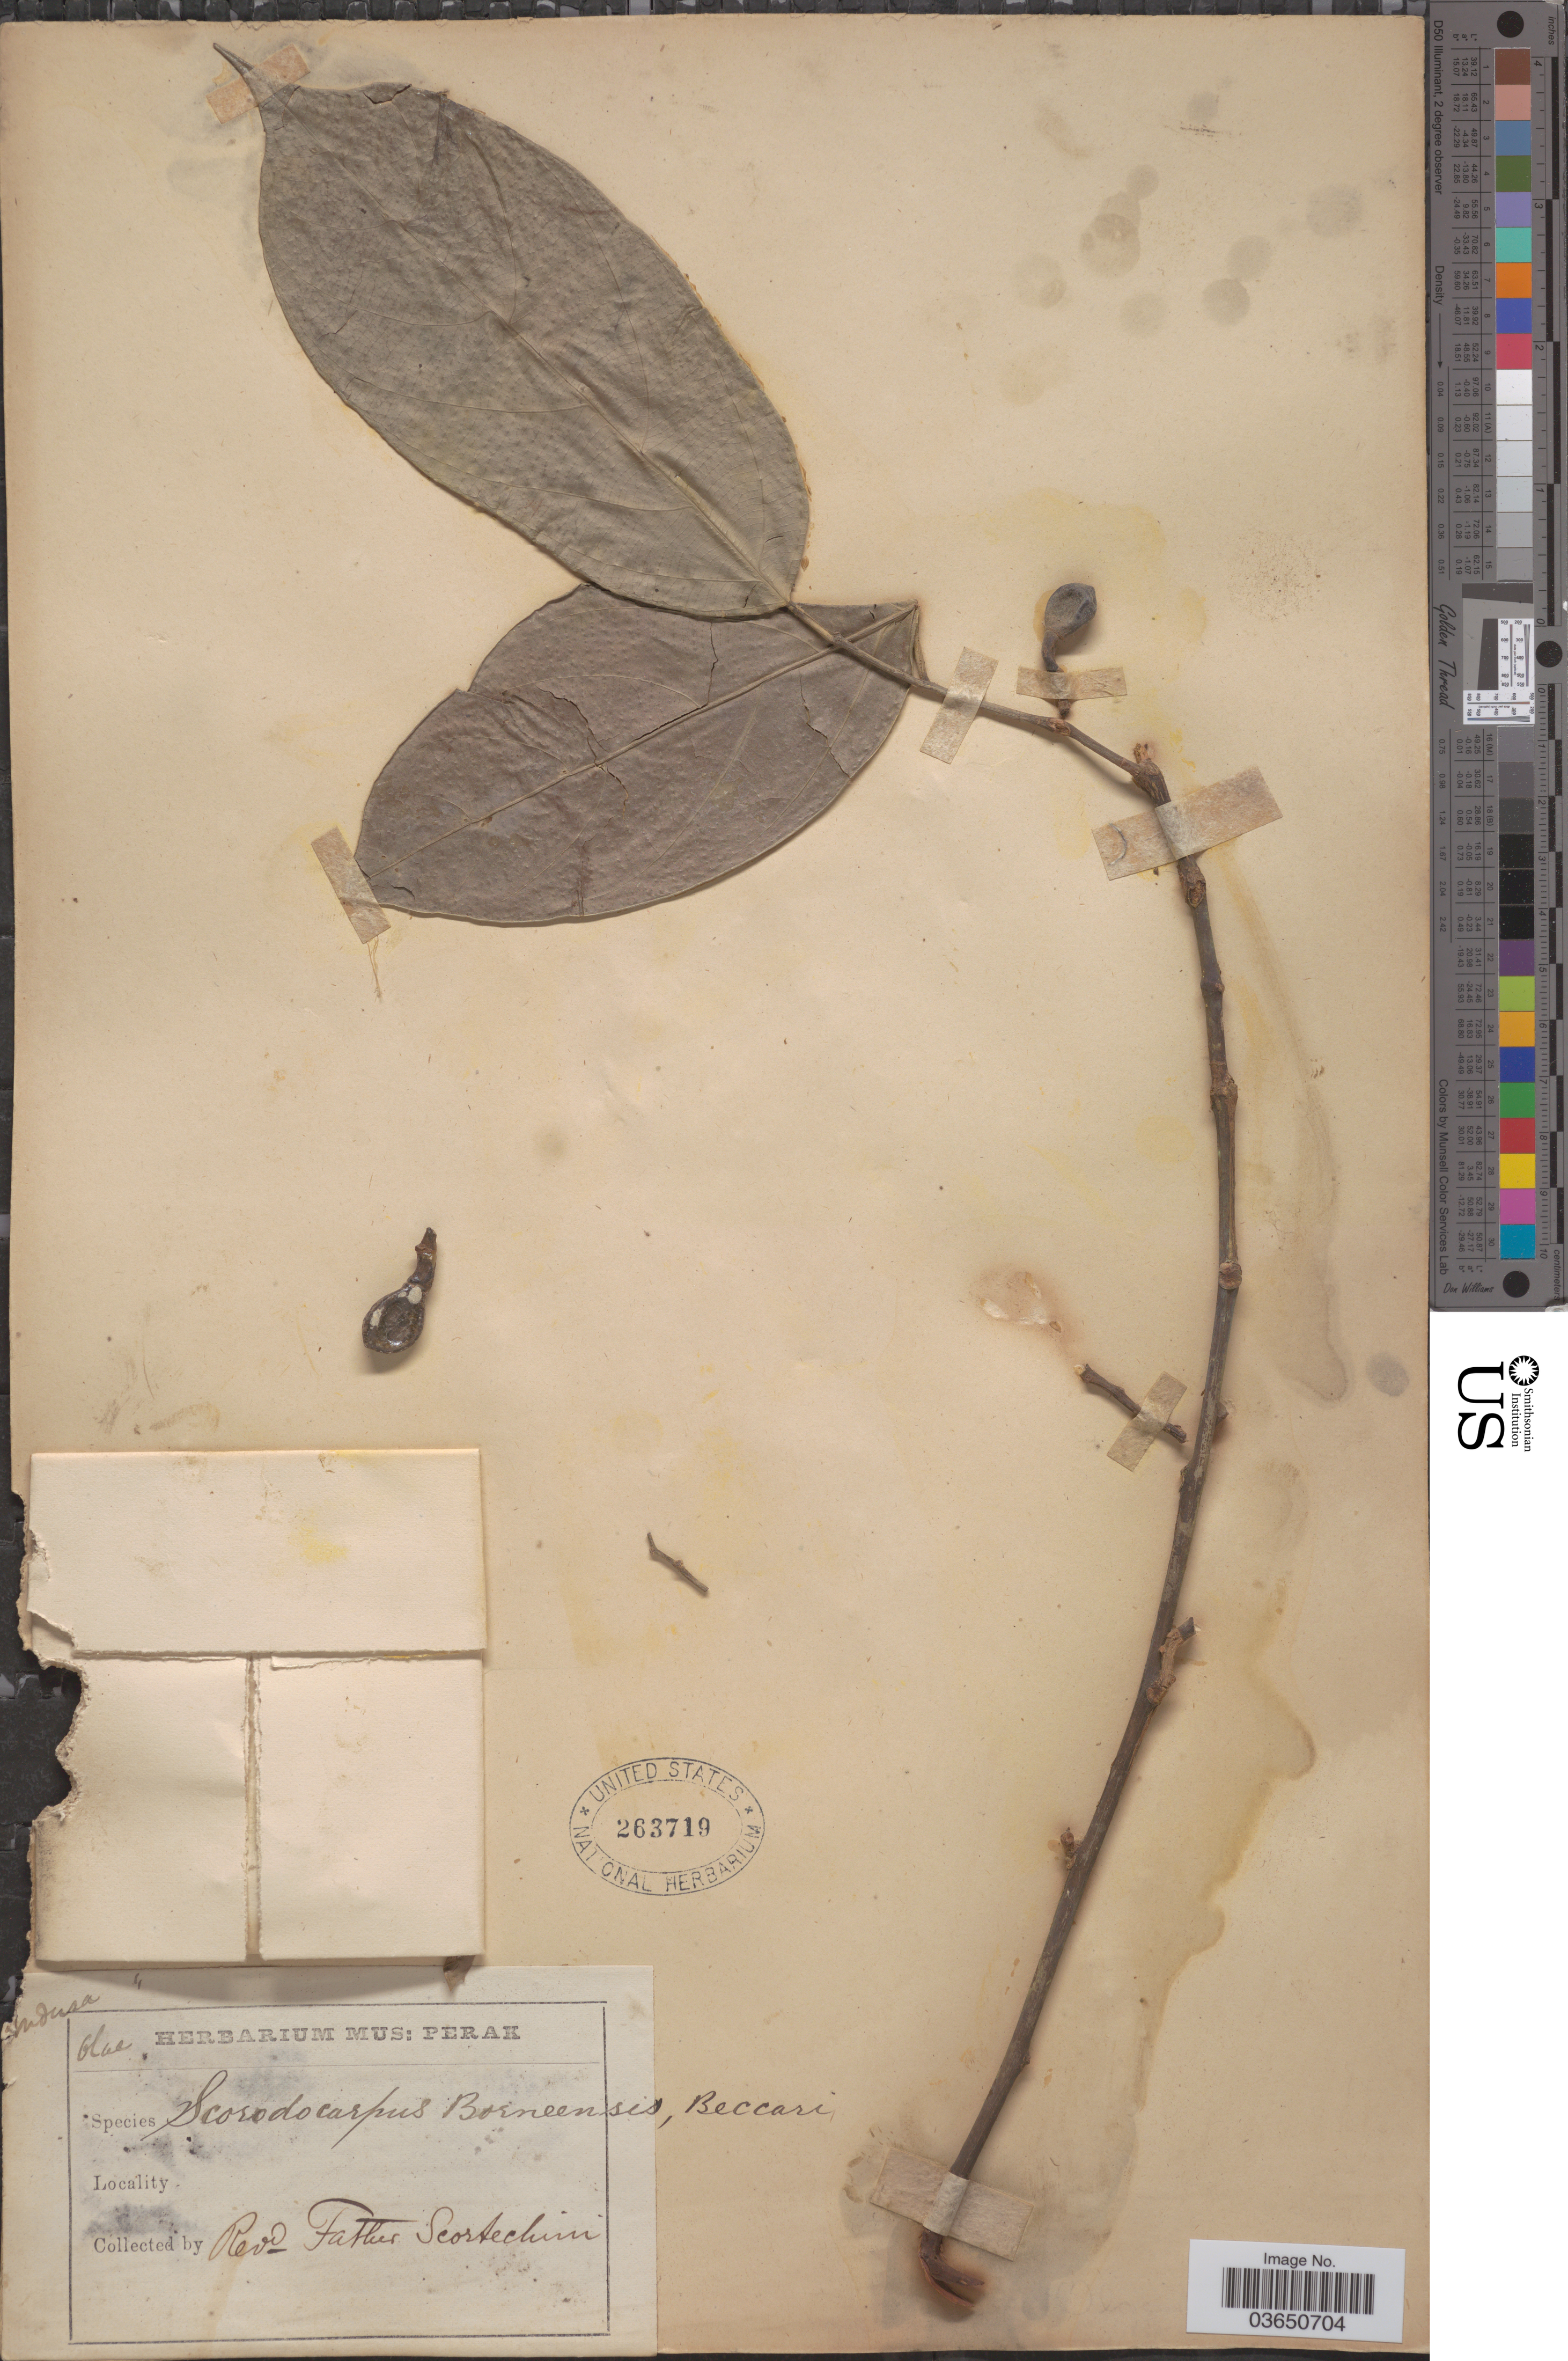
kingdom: Plantae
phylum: Tracheophyta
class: Magnoliopsida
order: Santalales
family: Strombosiaceae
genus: Scorodocarpus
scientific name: Scorodocarpus borneensis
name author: (Baill.) Becc.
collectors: Fr. Scortechini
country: Malaysia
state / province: Perak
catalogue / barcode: US 263719